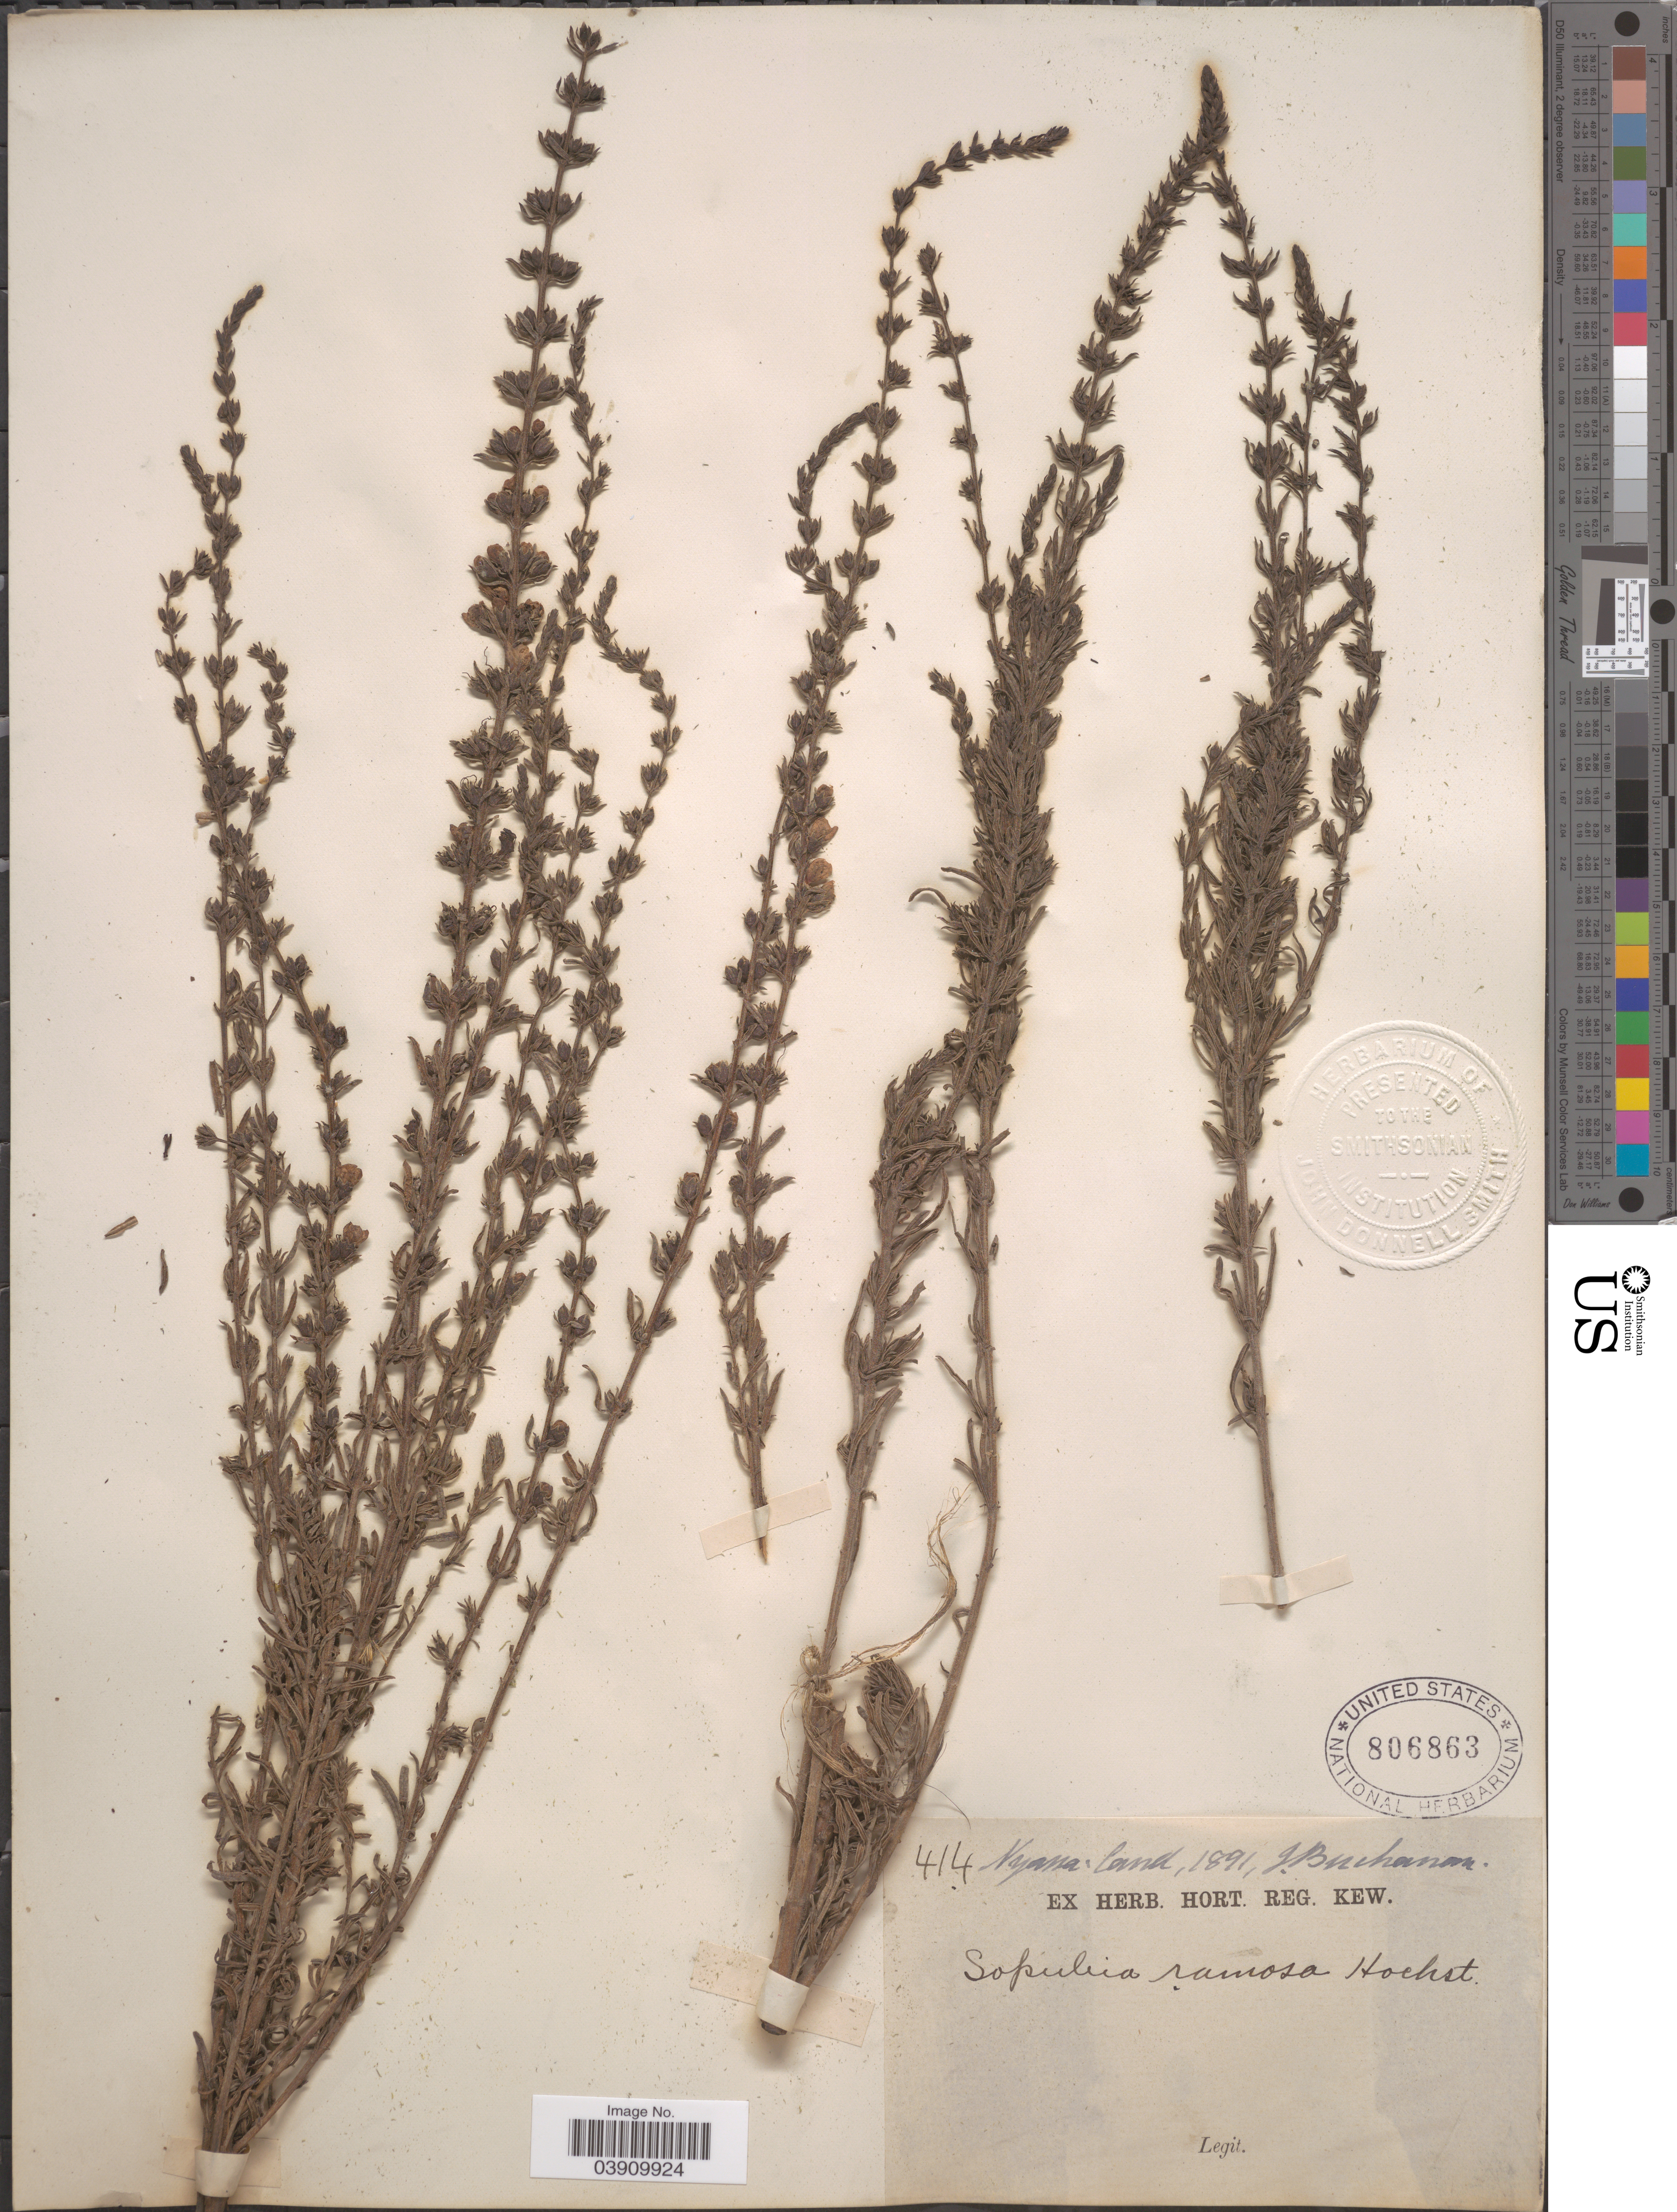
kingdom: Plantae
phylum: Tracheophyta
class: Magnoliopsida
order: Lamiales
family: Orobanchaceae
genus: Sopubia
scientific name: Sopubia ramosa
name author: (Hochst.) Hochst.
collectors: J. Buchanan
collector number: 414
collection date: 1891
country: Malawi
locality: Nyassa-land.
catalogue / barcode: US 806863